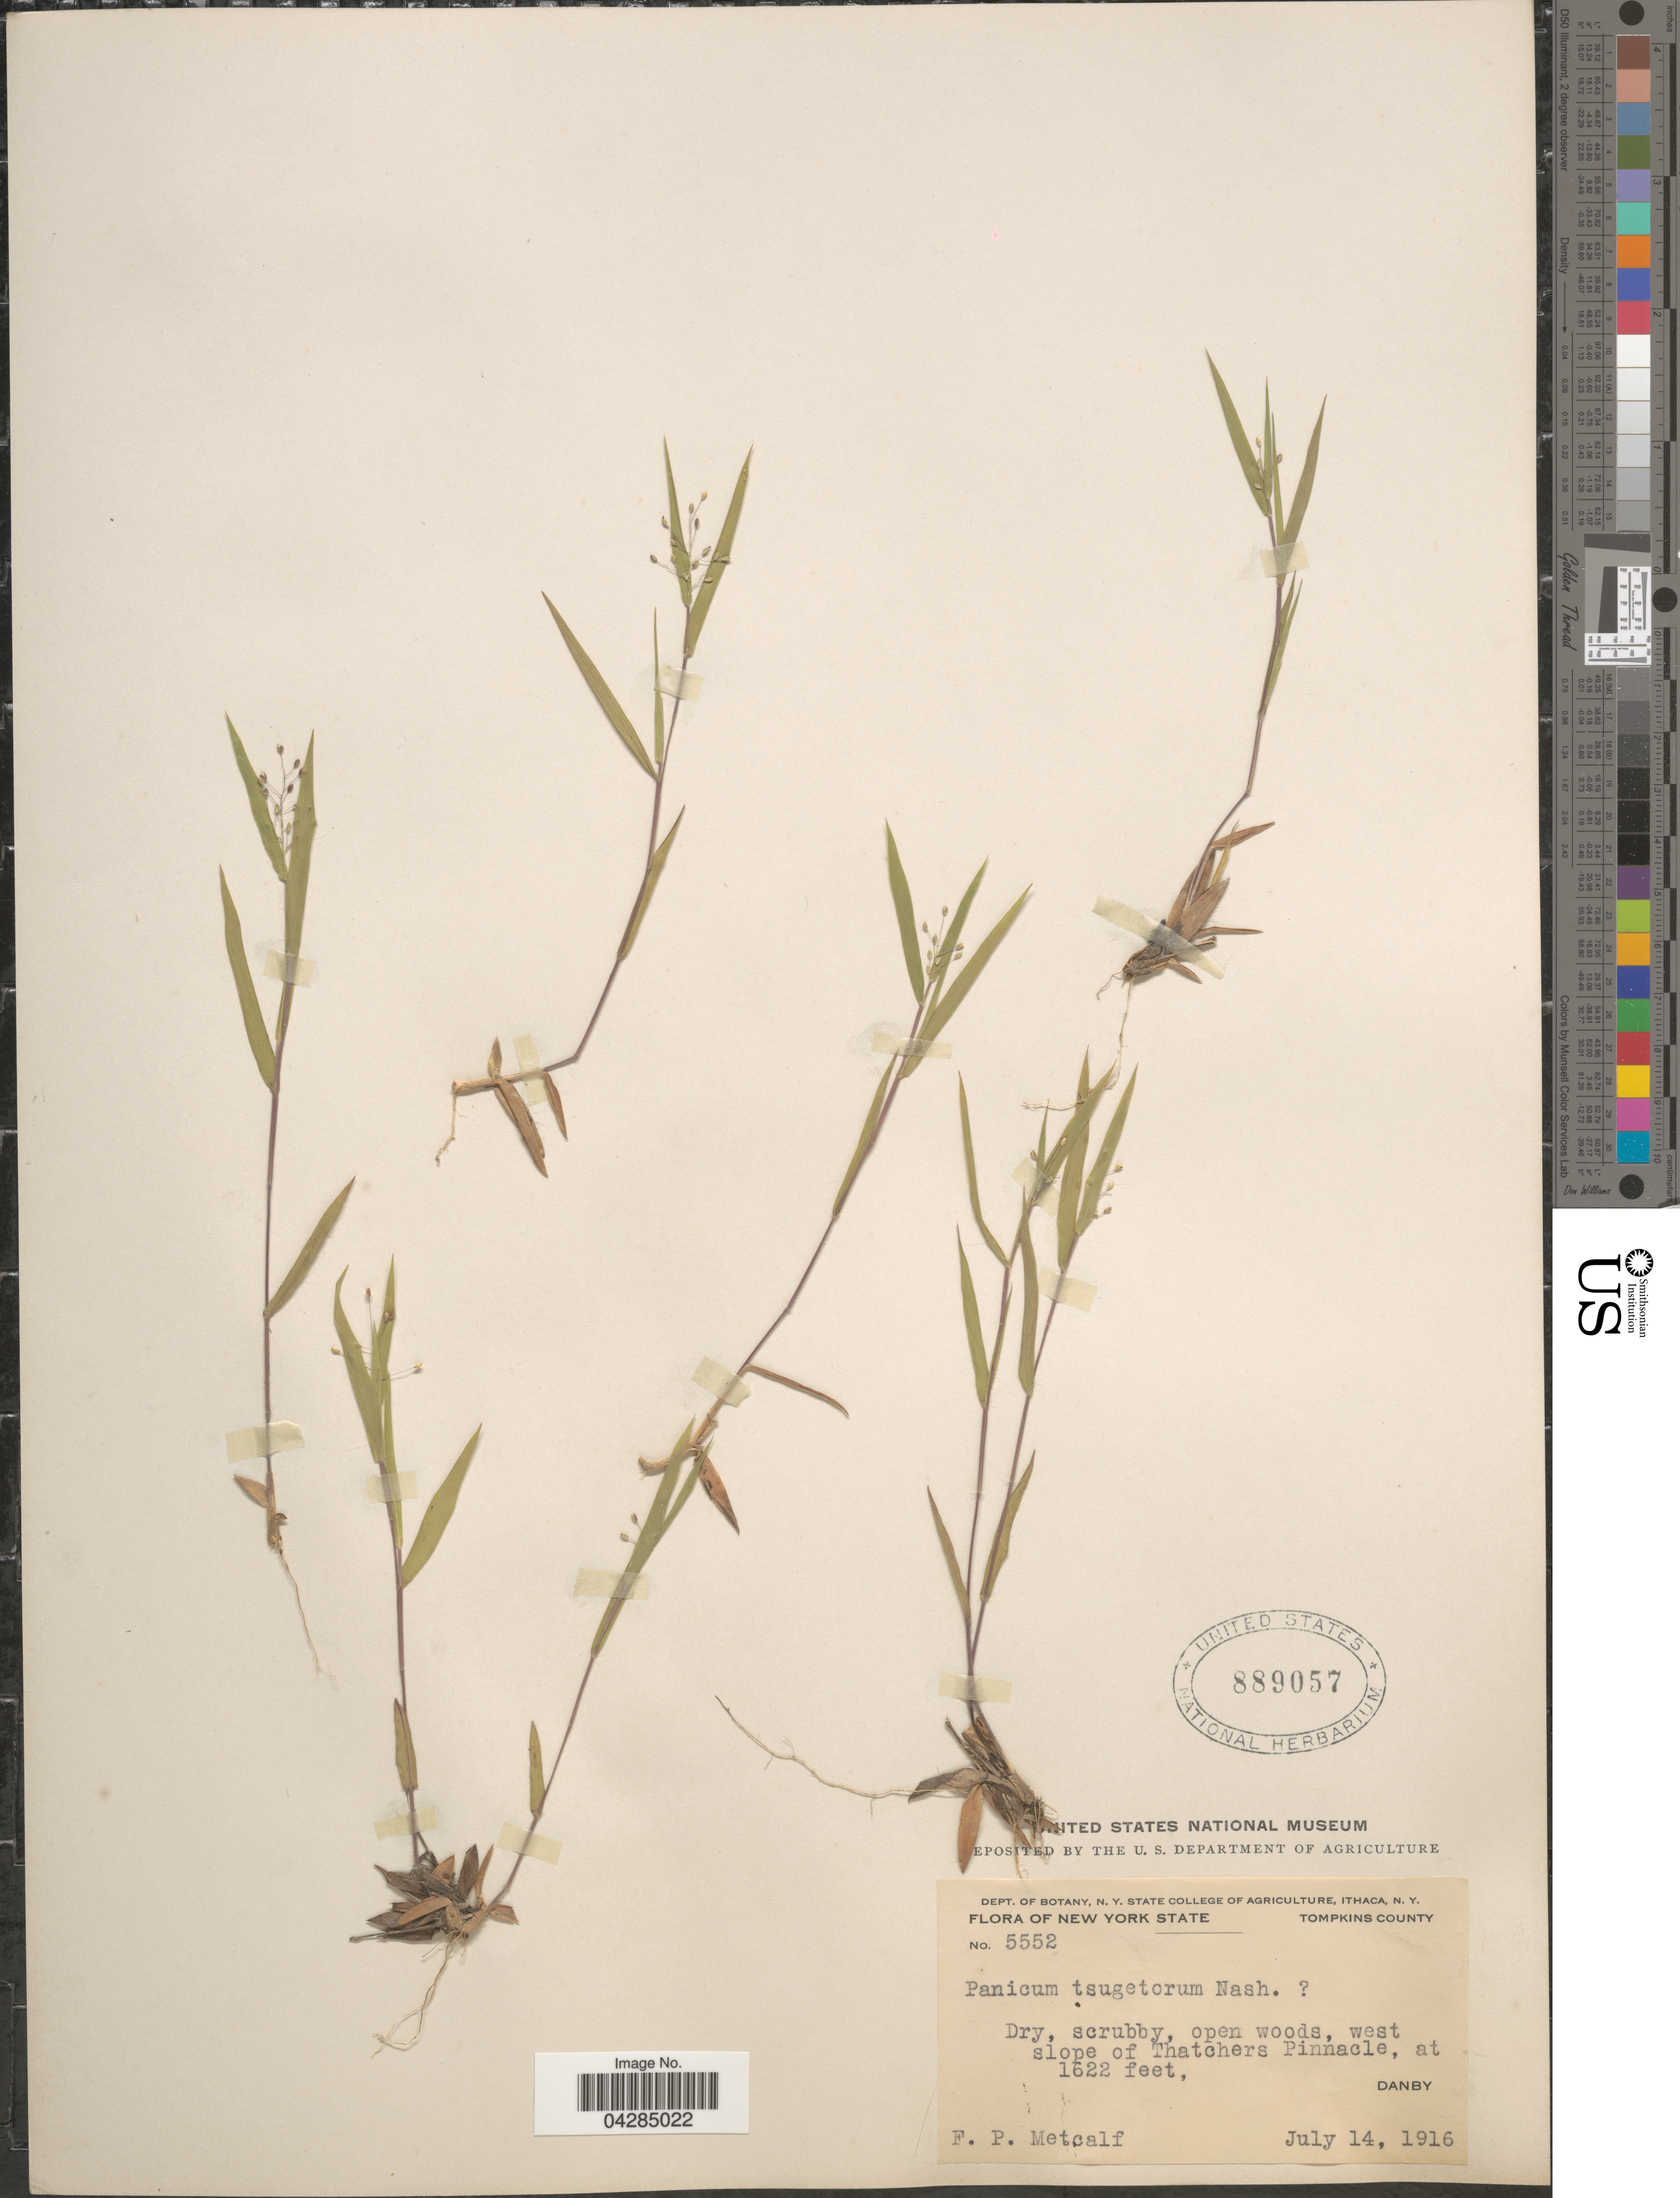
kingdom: Plantae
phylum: Tracheophyta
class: Liliopsida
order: Poales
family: Poaceae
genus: Dichanthelium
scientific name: Dichanthelium portoricense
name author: (Desv. ex Ham.) B.F. Hansen & Wunderlin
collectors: F. Metcalf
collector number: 5552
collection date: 1916-07-14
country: United States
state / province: New York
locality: Tompkins County. Dry, scrubby, open woods, west slope of Thatchers Pinnacle, Danby.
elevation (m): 494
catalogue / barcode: US 889057